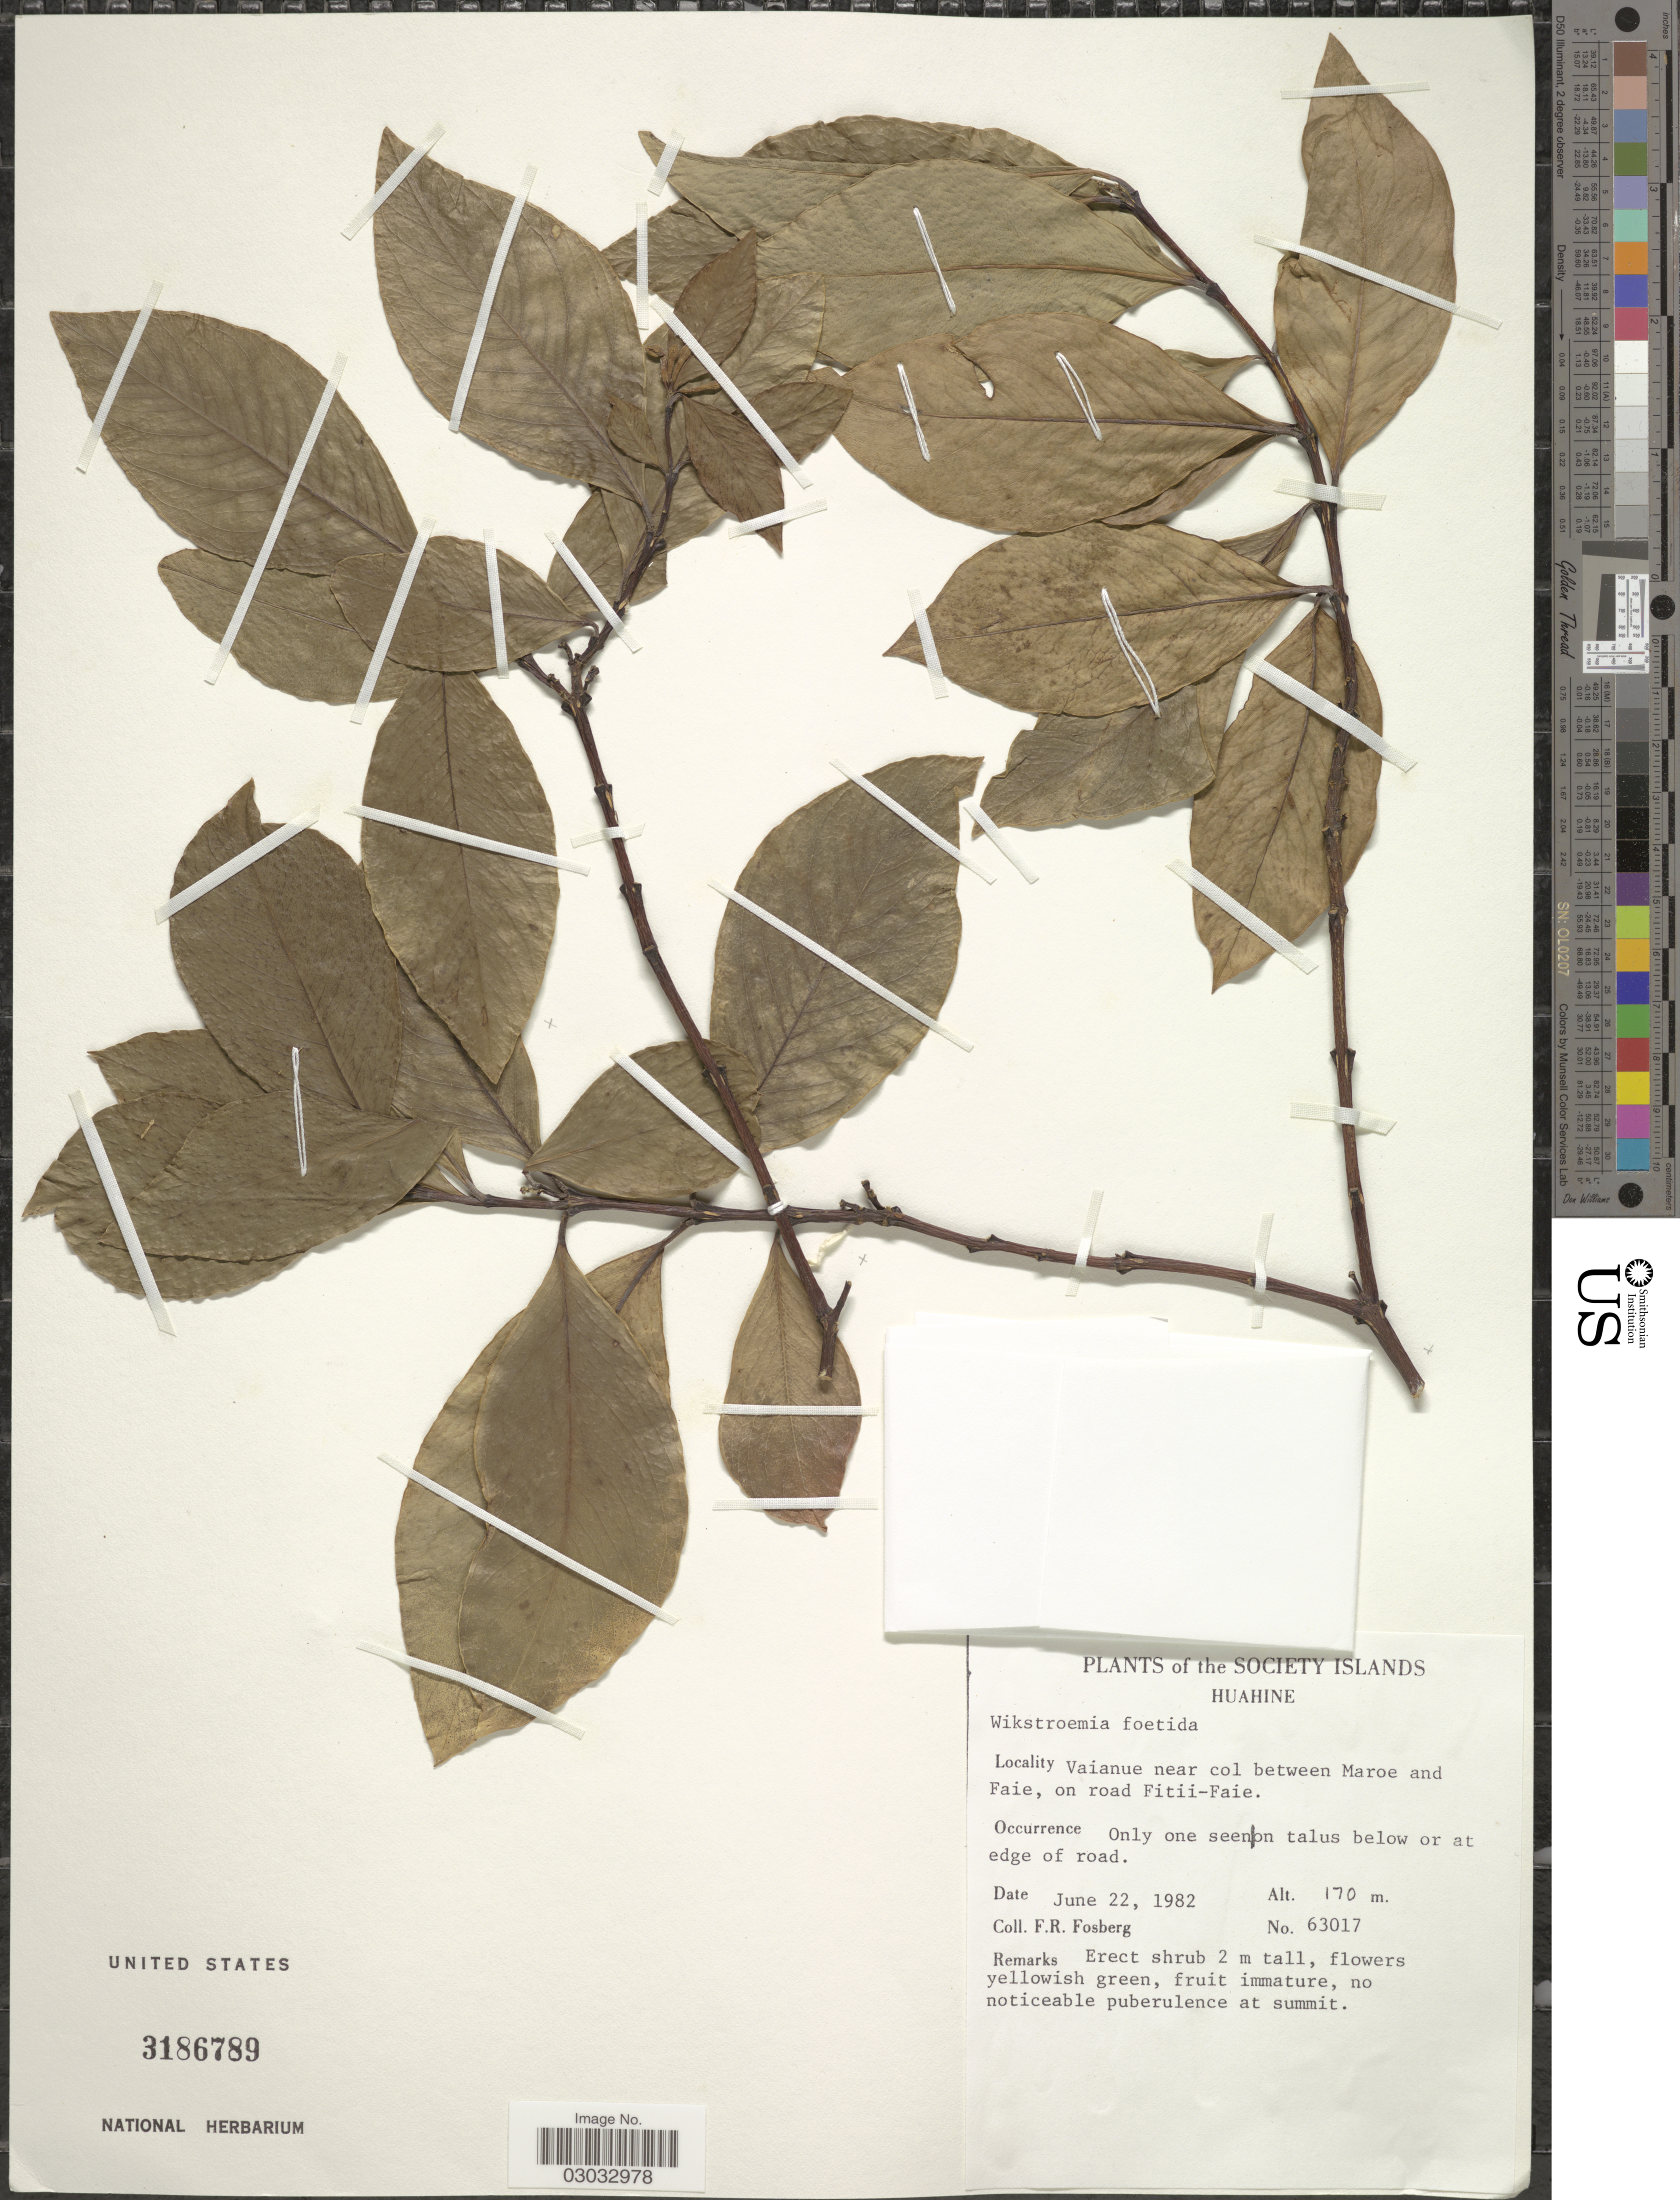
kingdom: Plantae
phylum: Tracheophyta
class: Magnoliopsida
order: Malvales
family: Thymelaeaceae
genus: Wikstroemia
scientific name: Wikstroemia coriacea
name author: Seem.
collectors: F. R. Fosberg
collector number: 63017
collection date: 1982-06-22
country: French Polynesia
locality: Society Islands, Huahine, Vaianue near col between Maroe and Faie, on road Fitii-Faie.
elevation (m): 170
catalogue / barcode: US 3186789